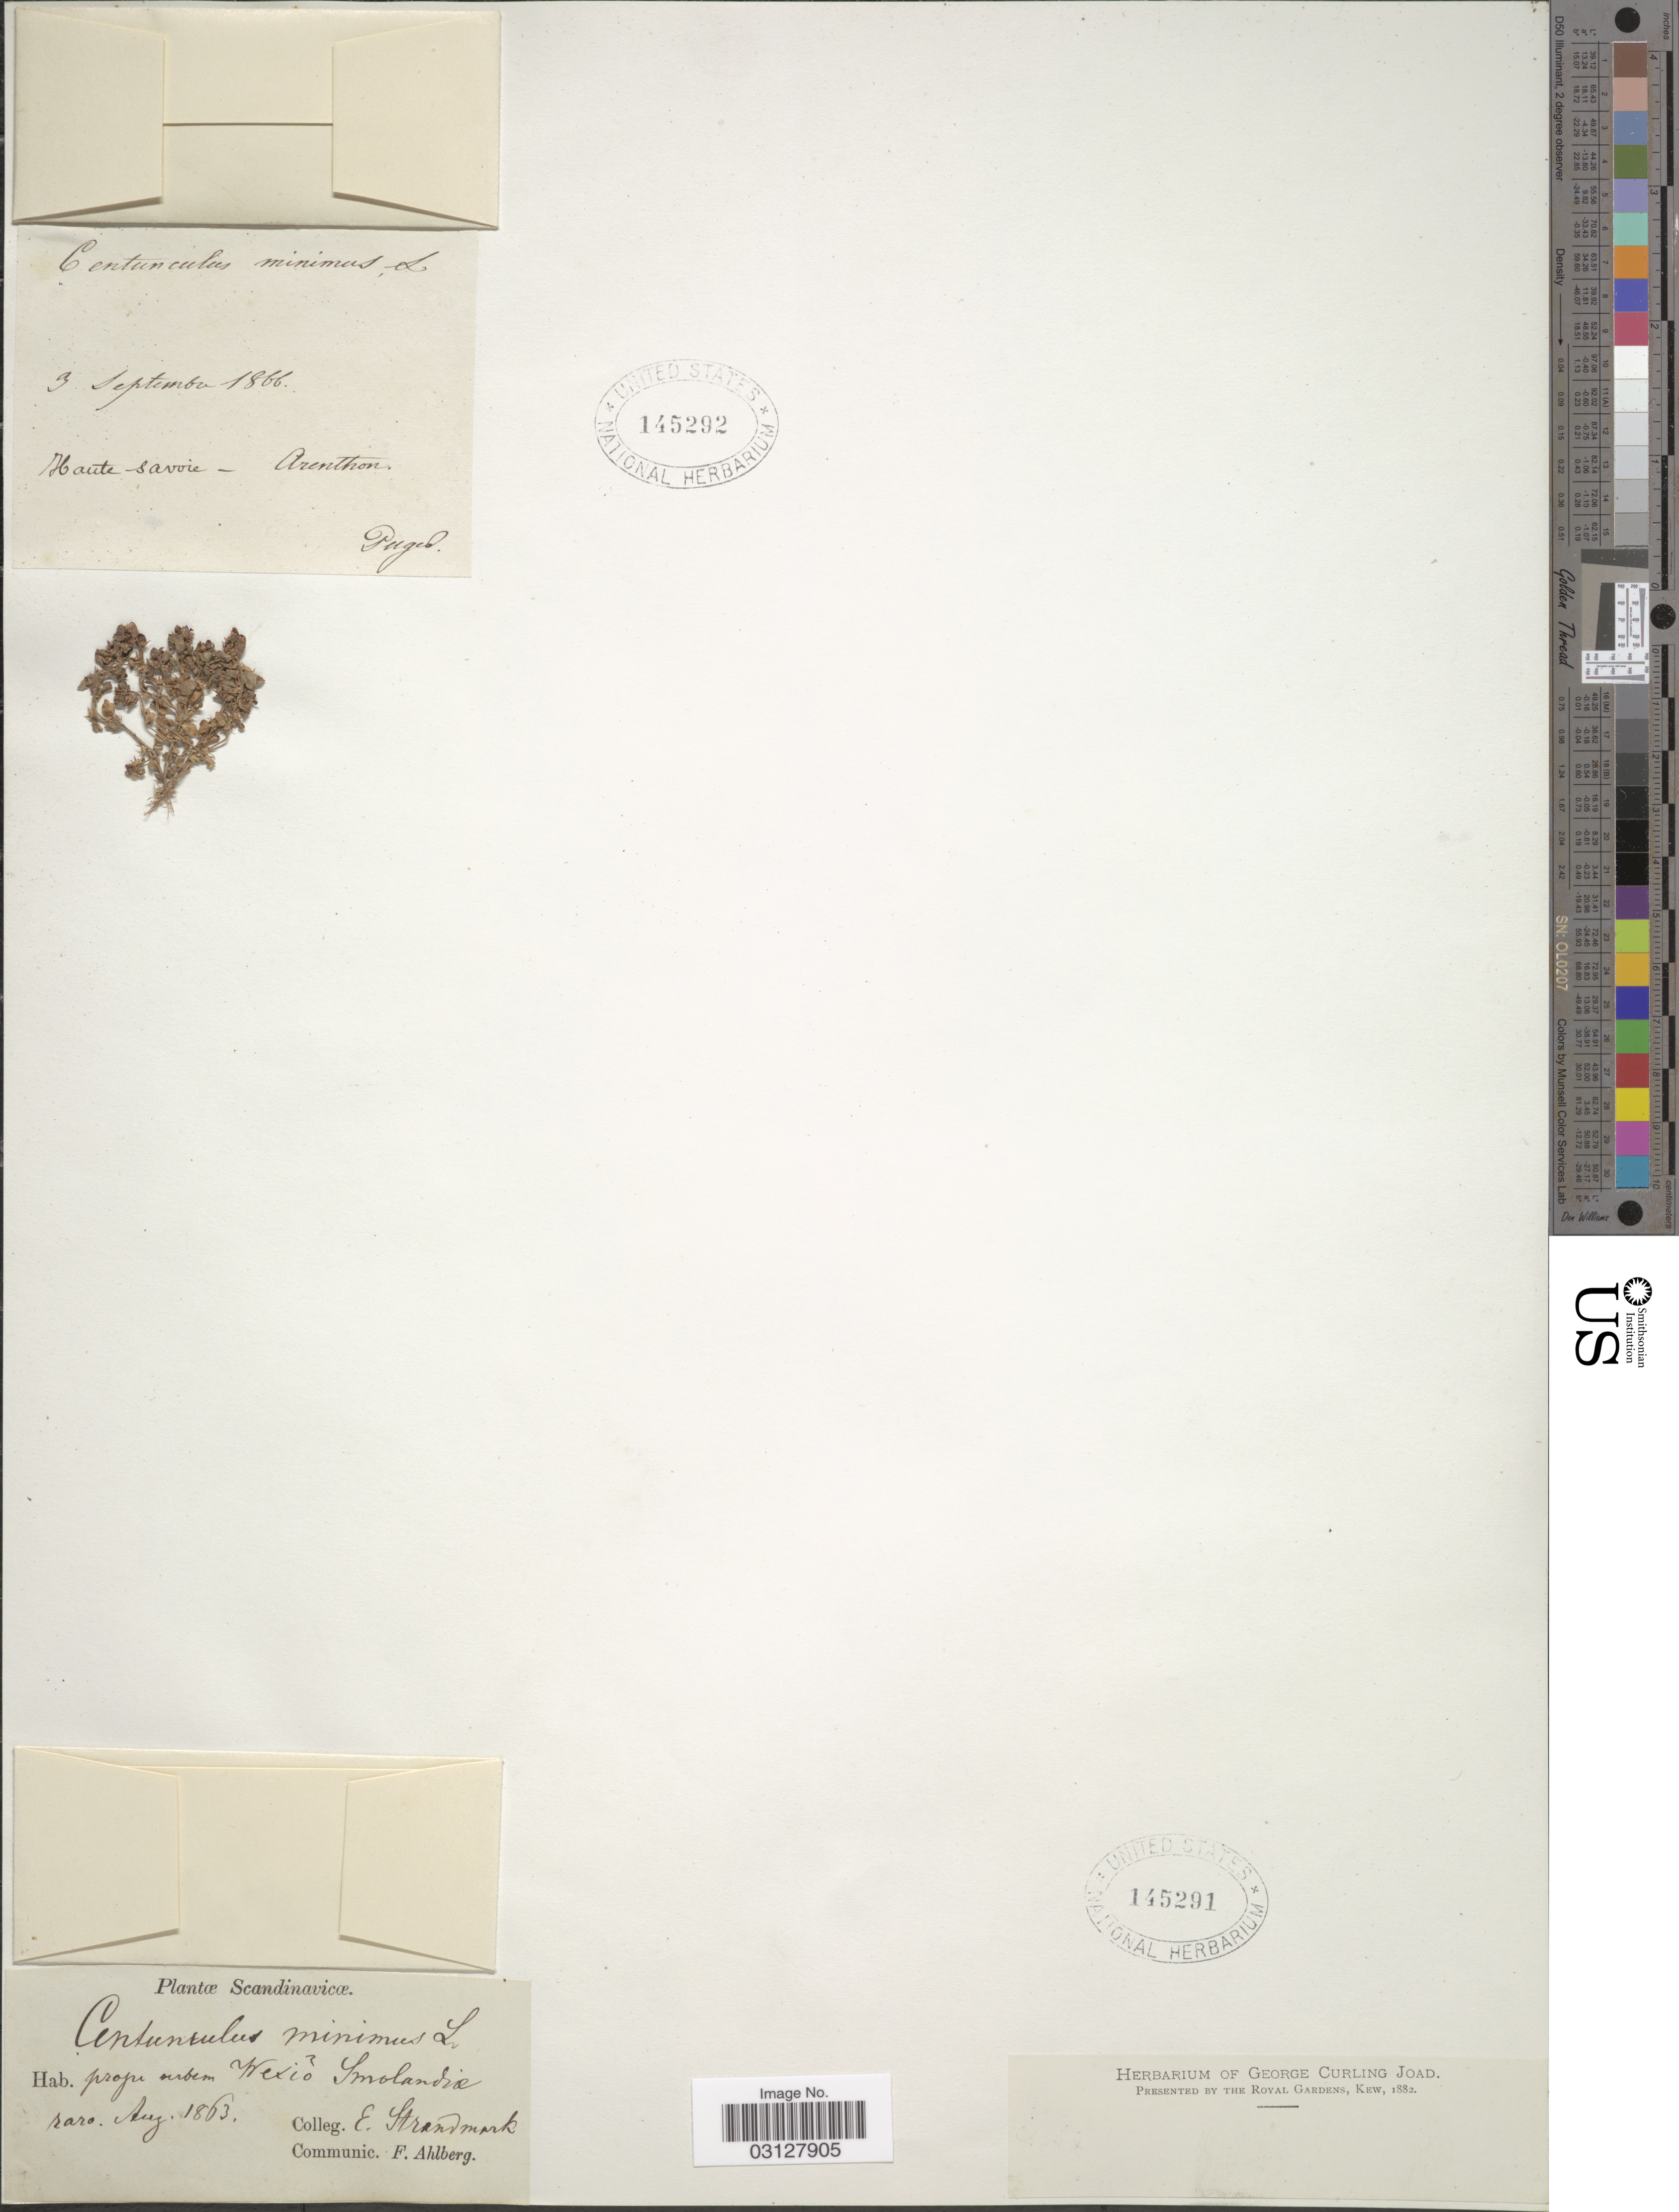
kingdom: Plantae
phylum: Tracheophyta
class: Magnoliopsida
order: Ericales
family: Primulaceae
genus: Centunculus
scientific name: Centunculus minimus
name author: L.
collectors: E. Strandmark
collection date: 1863-08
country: Sweden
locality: Scandinavicæ, prope urbem Wexiõ Smolandia raro.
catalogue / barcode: US 145291-2